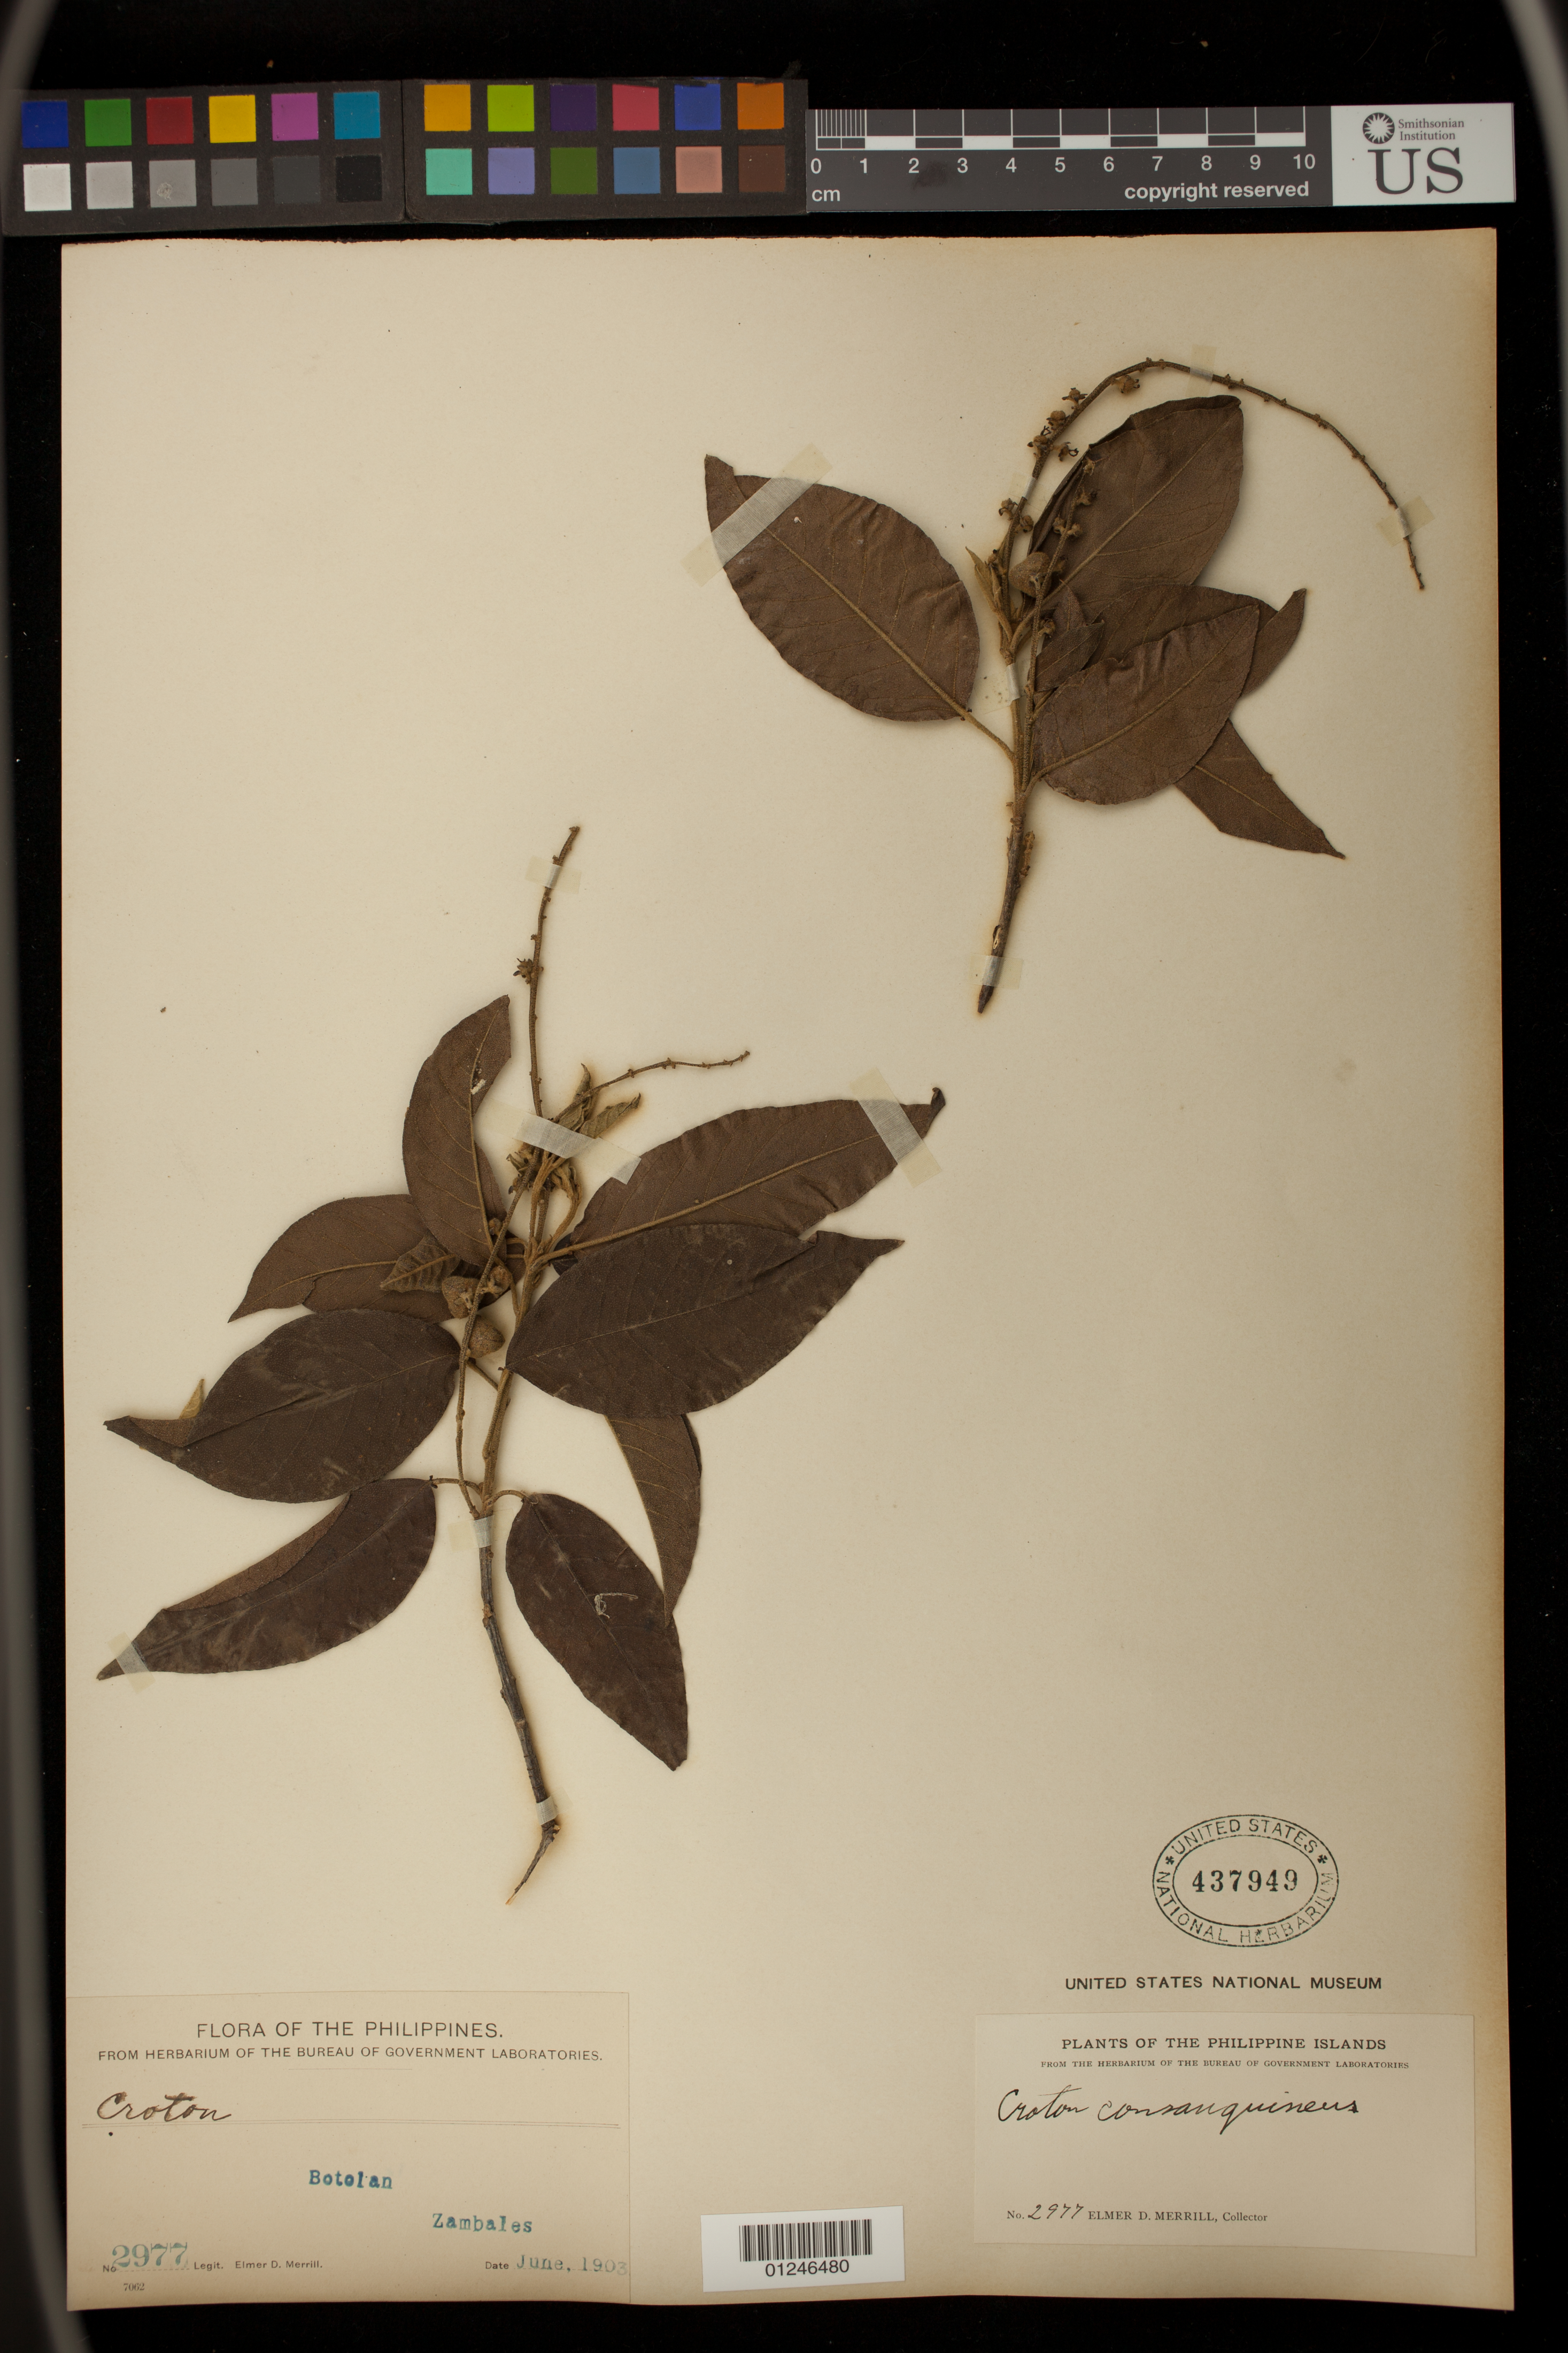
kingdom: Plantae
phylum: Tracheophyta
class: Magnoliopsida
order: Malpighiales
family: Euphorbiaceae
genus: Croton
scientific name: Croton consanguineus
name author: Müll. Arg.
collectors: E. D. Merrill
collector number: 2977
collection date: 1903-06-01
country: Philippines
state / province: Central Luzon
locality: Botolan; Zambales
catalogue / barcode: US 437949